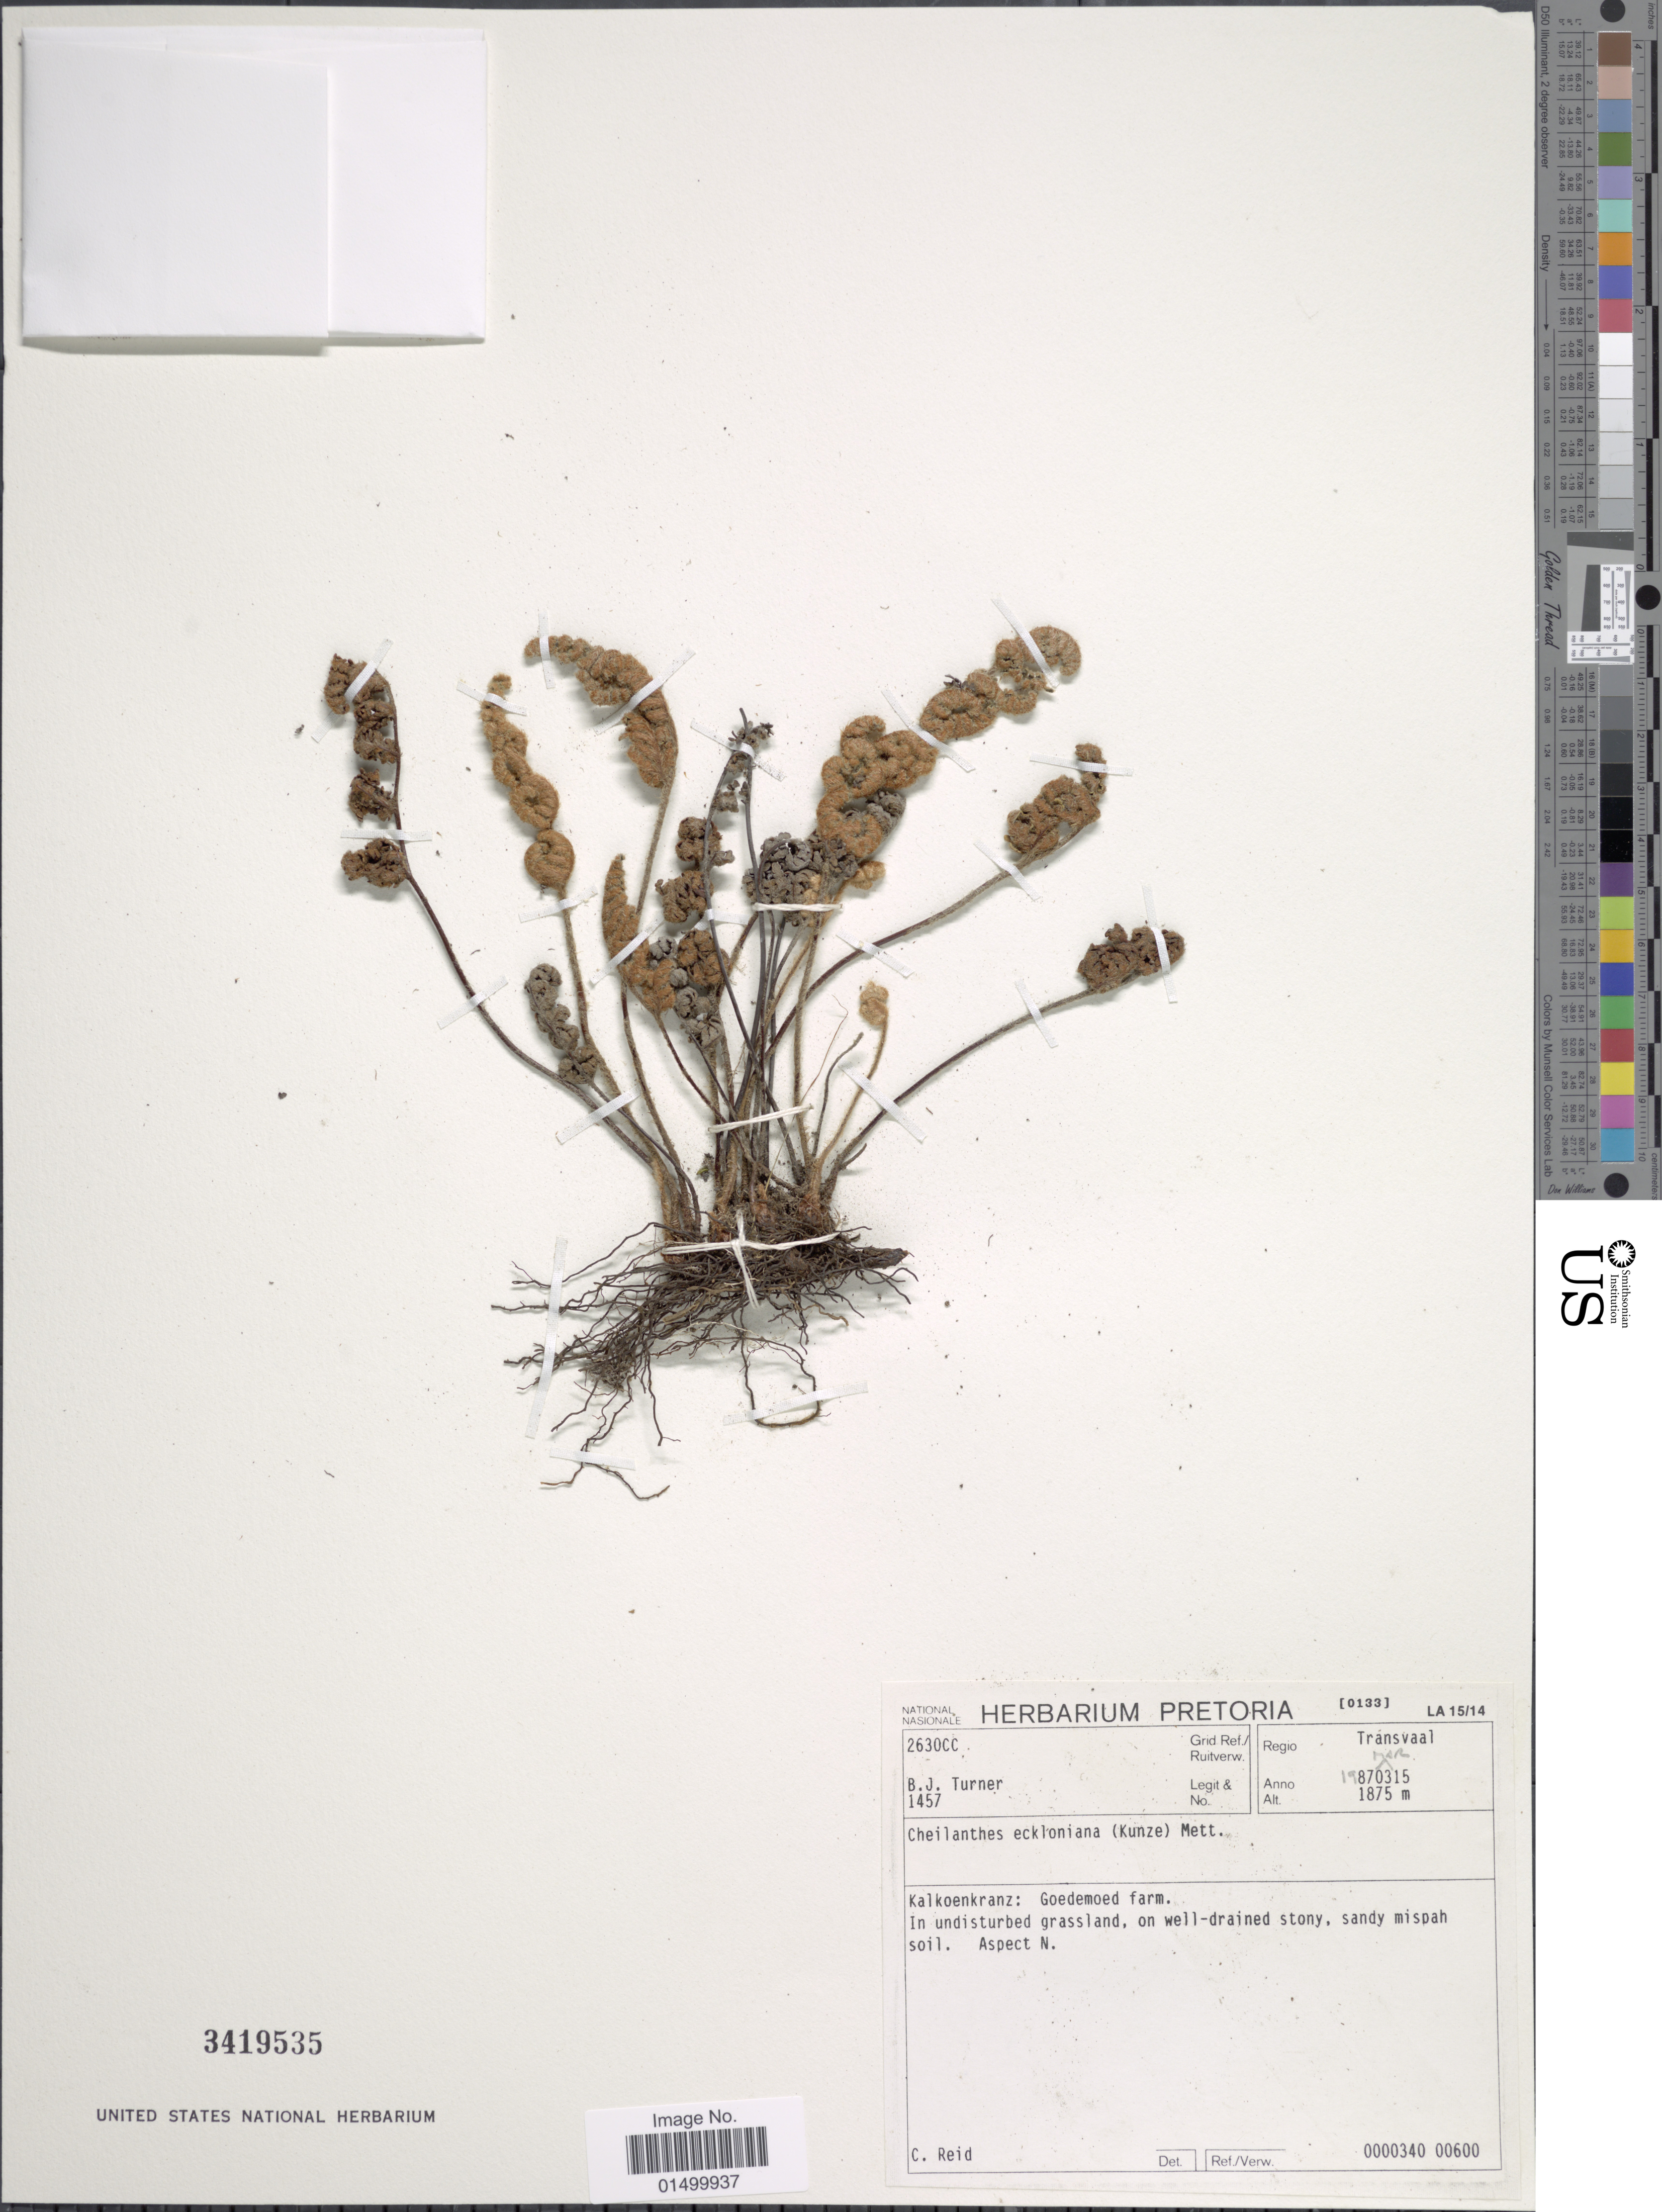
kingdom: Plantae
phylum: Tracheophyta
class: Polypodiopsida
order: Polypodiales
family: Pteridaceae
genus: Cheilanthes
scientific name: Cheilanthes eckloniana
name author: Mett.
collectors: B. J. Turner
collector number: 1457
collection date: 1987-03-15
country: South Africa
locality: Transvaal, Kalkoenkranz; Goedemoed farm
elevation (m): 1875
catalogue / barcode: US 3419535